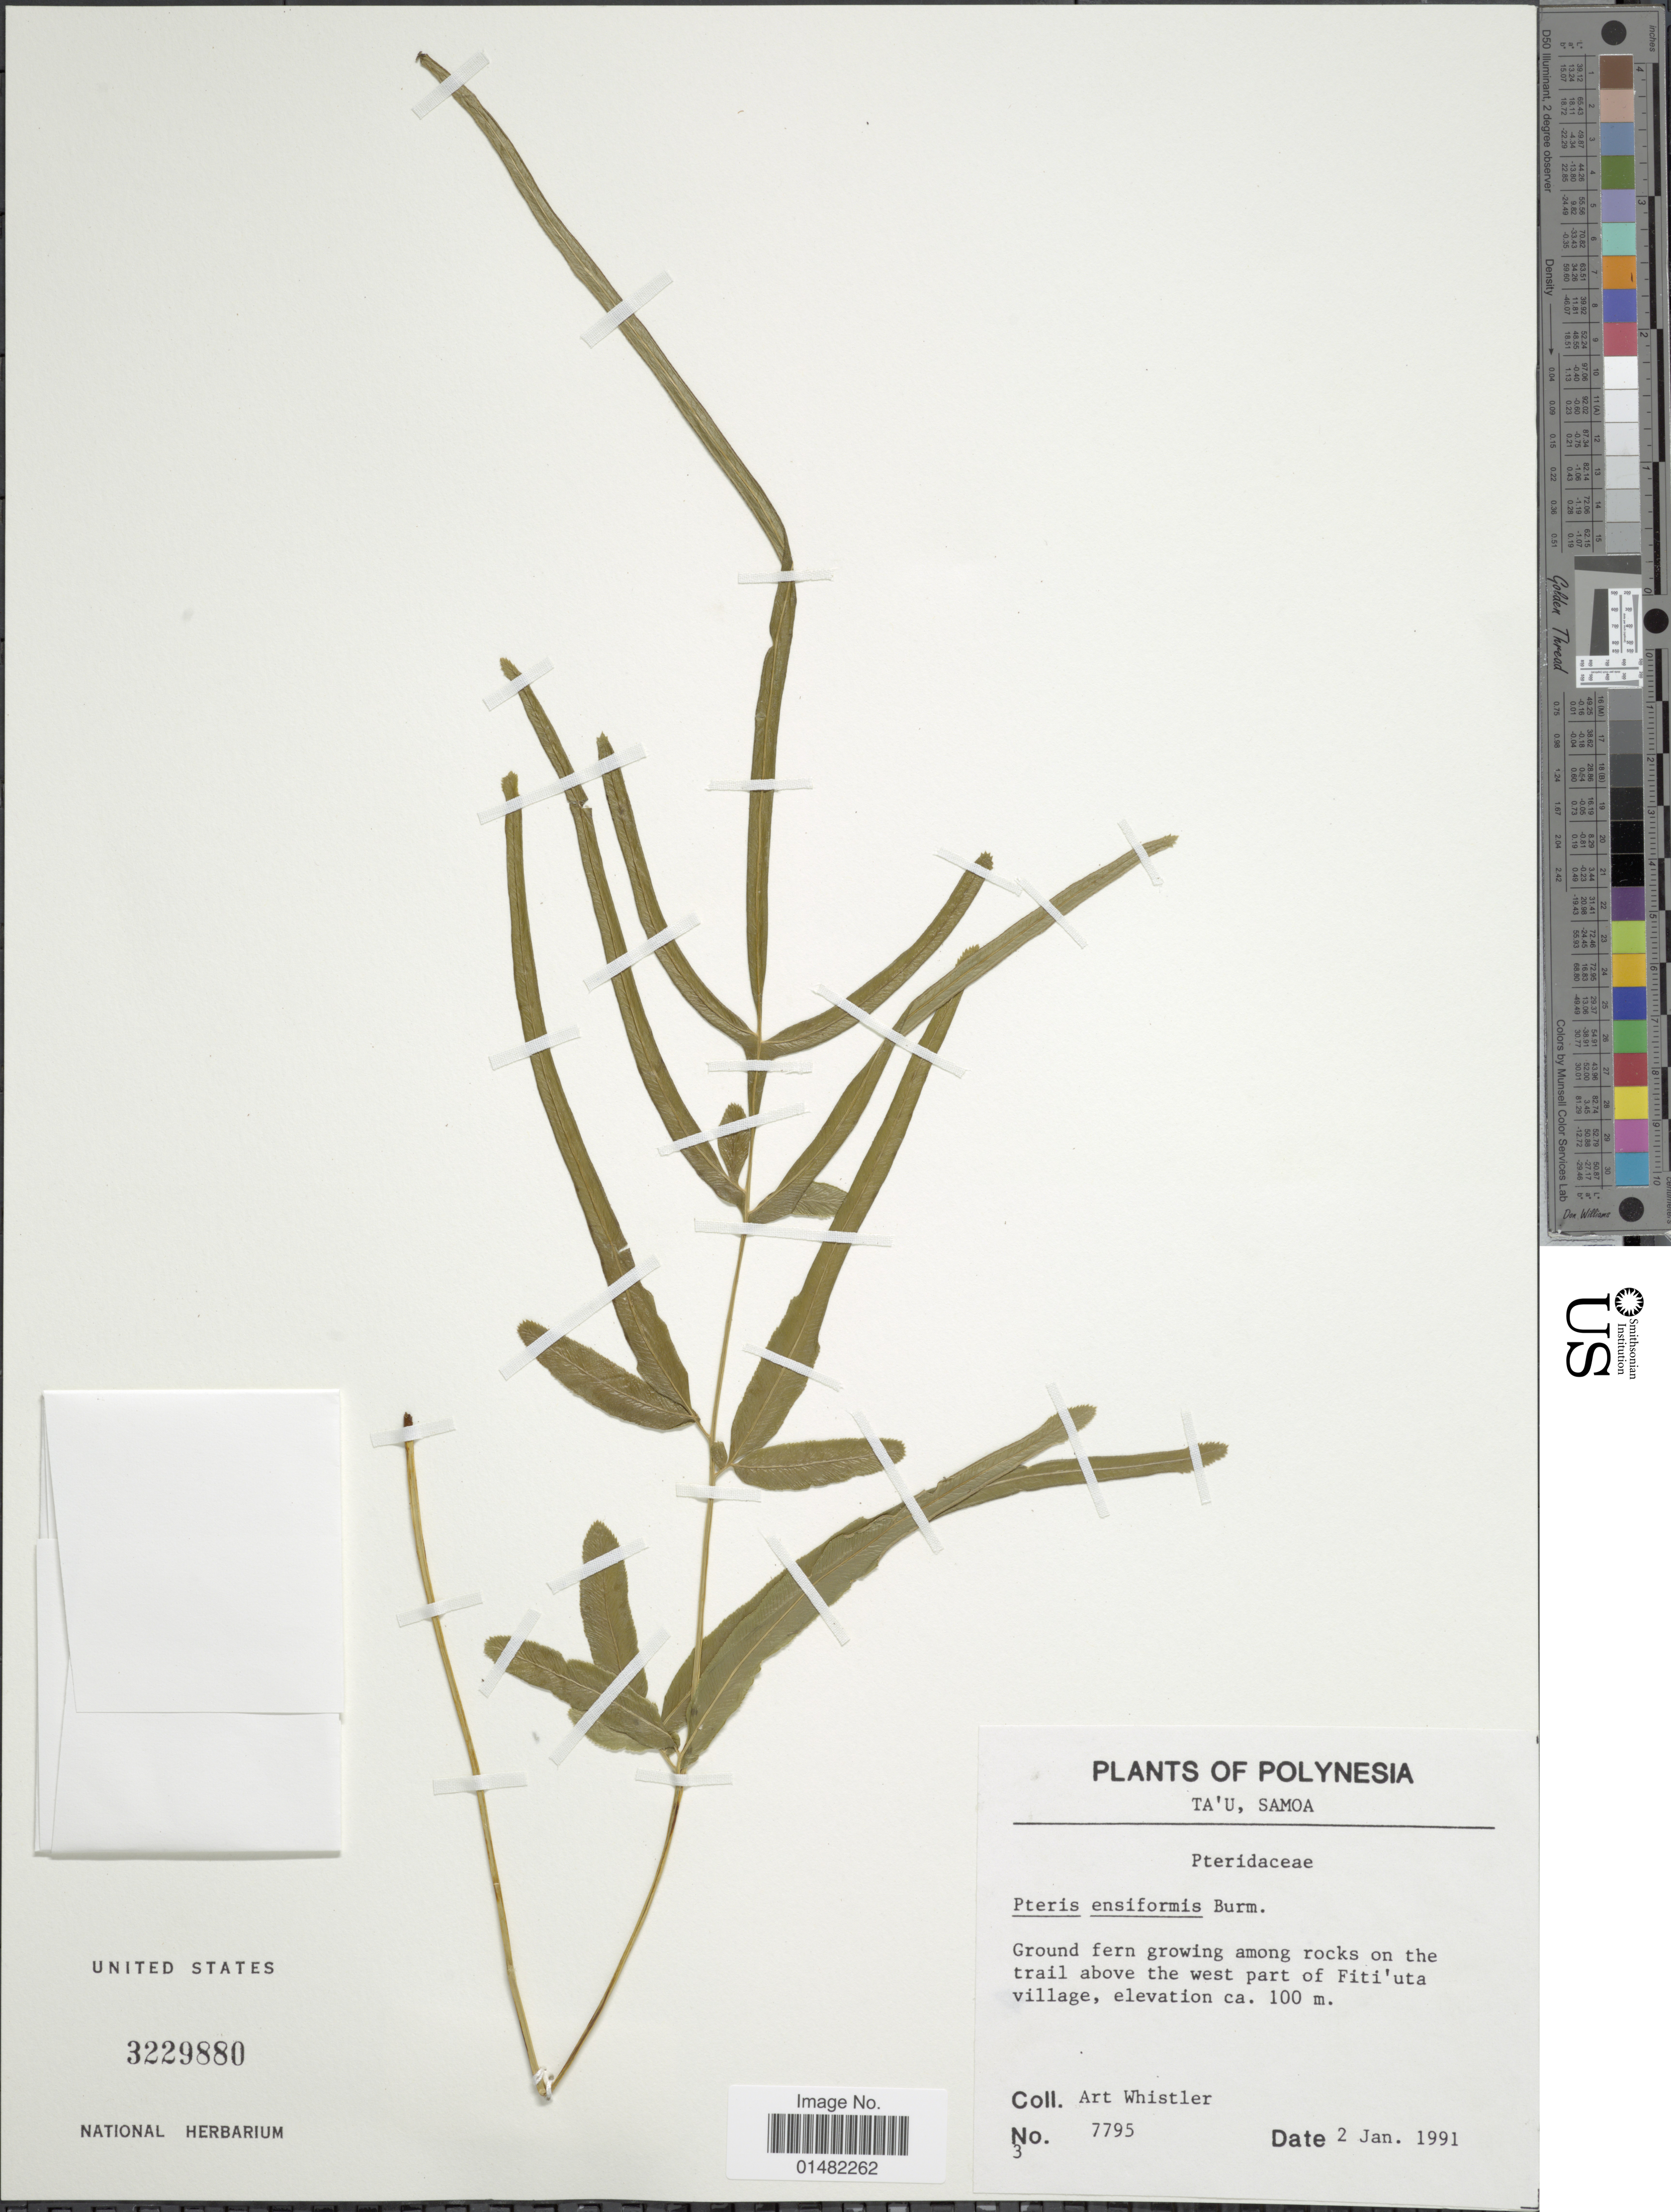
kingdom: Plantae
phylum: Tracheophyta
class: Polypodiopsida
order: Polypodiales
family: Pteridaceae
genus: Pteris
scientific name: Pteris ensiformis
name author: Burm. f.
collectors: A. Whistler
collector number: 7795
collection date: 1991-01-02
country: American Samoa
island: Ta'u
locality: Ground fern growing among rocks on the trail above the west part of Fiti'uta village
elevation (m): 100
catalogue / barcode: US 3229880